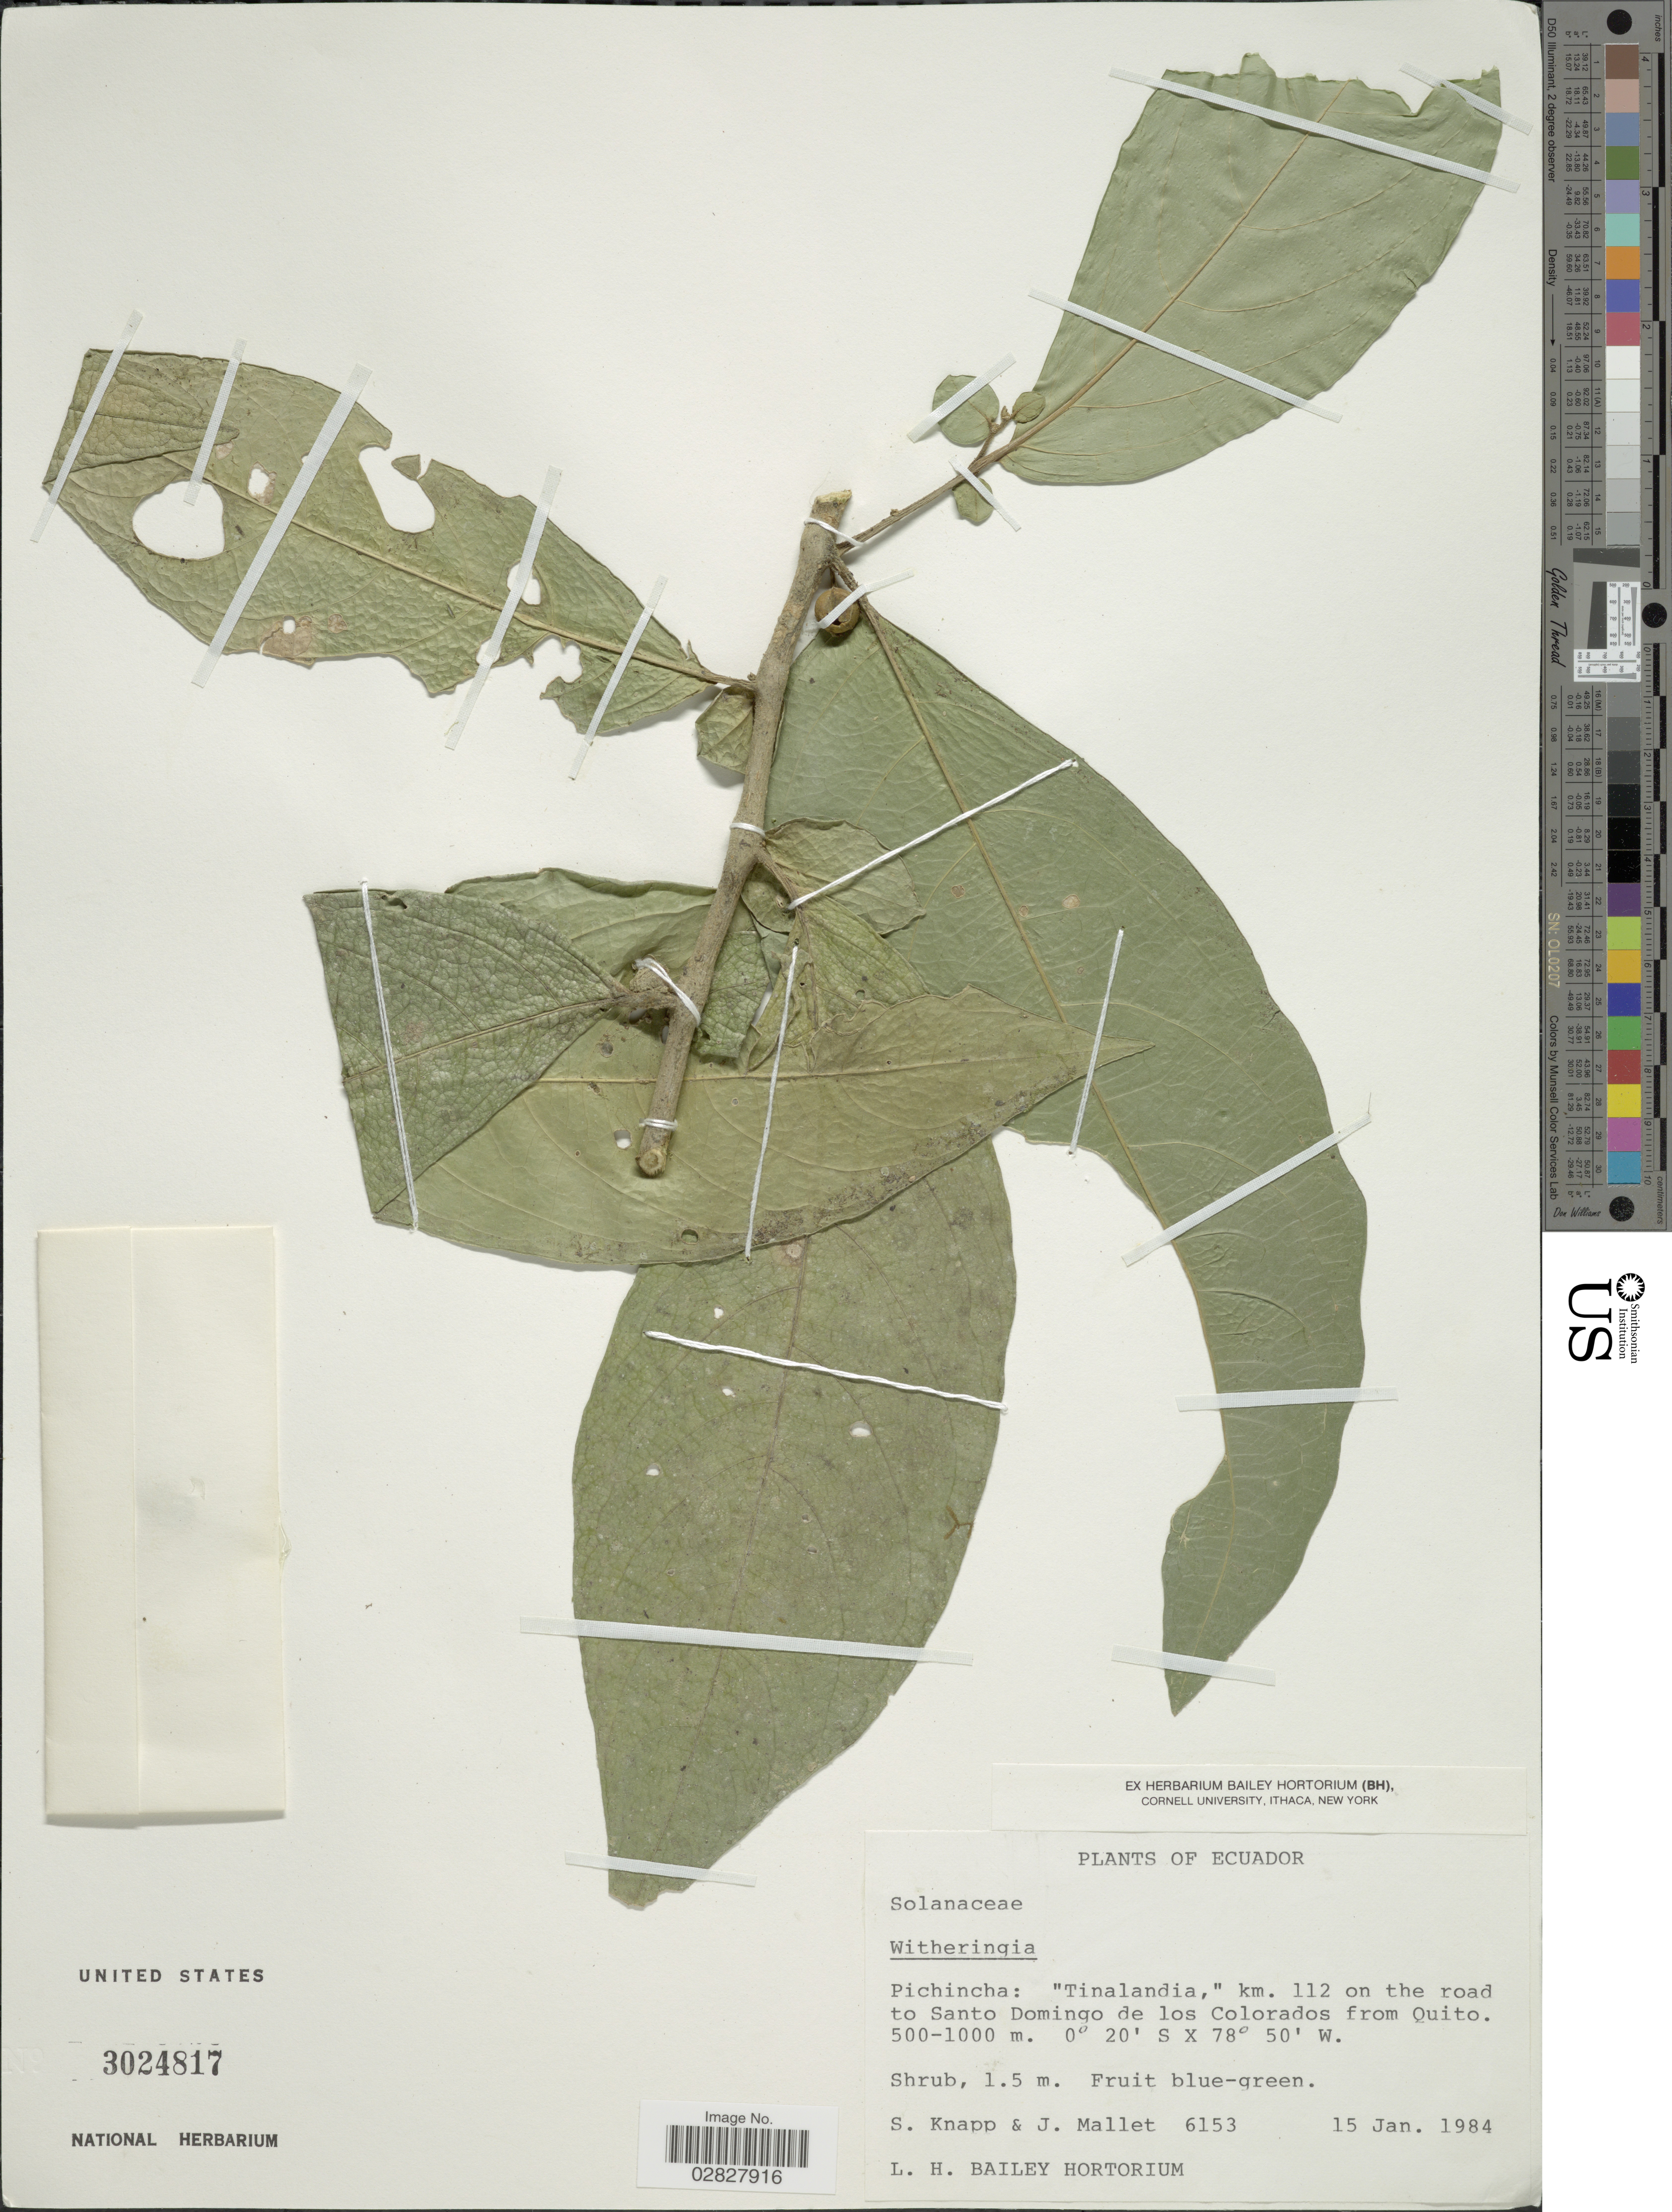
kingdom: Plantae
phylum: Tracheophyta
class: Magnoliopsida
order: Solanales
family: Solanaceae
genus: Witheringia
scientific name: Witheringia sp.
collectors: S. Knapp & J. Mallett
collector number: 6153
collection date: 1984-01-15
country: Ecuador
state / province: Pichincha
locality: Pichincha: "Tinalandia", km. 112 on the road to Santo Domingo de los Colorados from Quito.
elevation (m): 500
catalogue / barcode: US 3024817